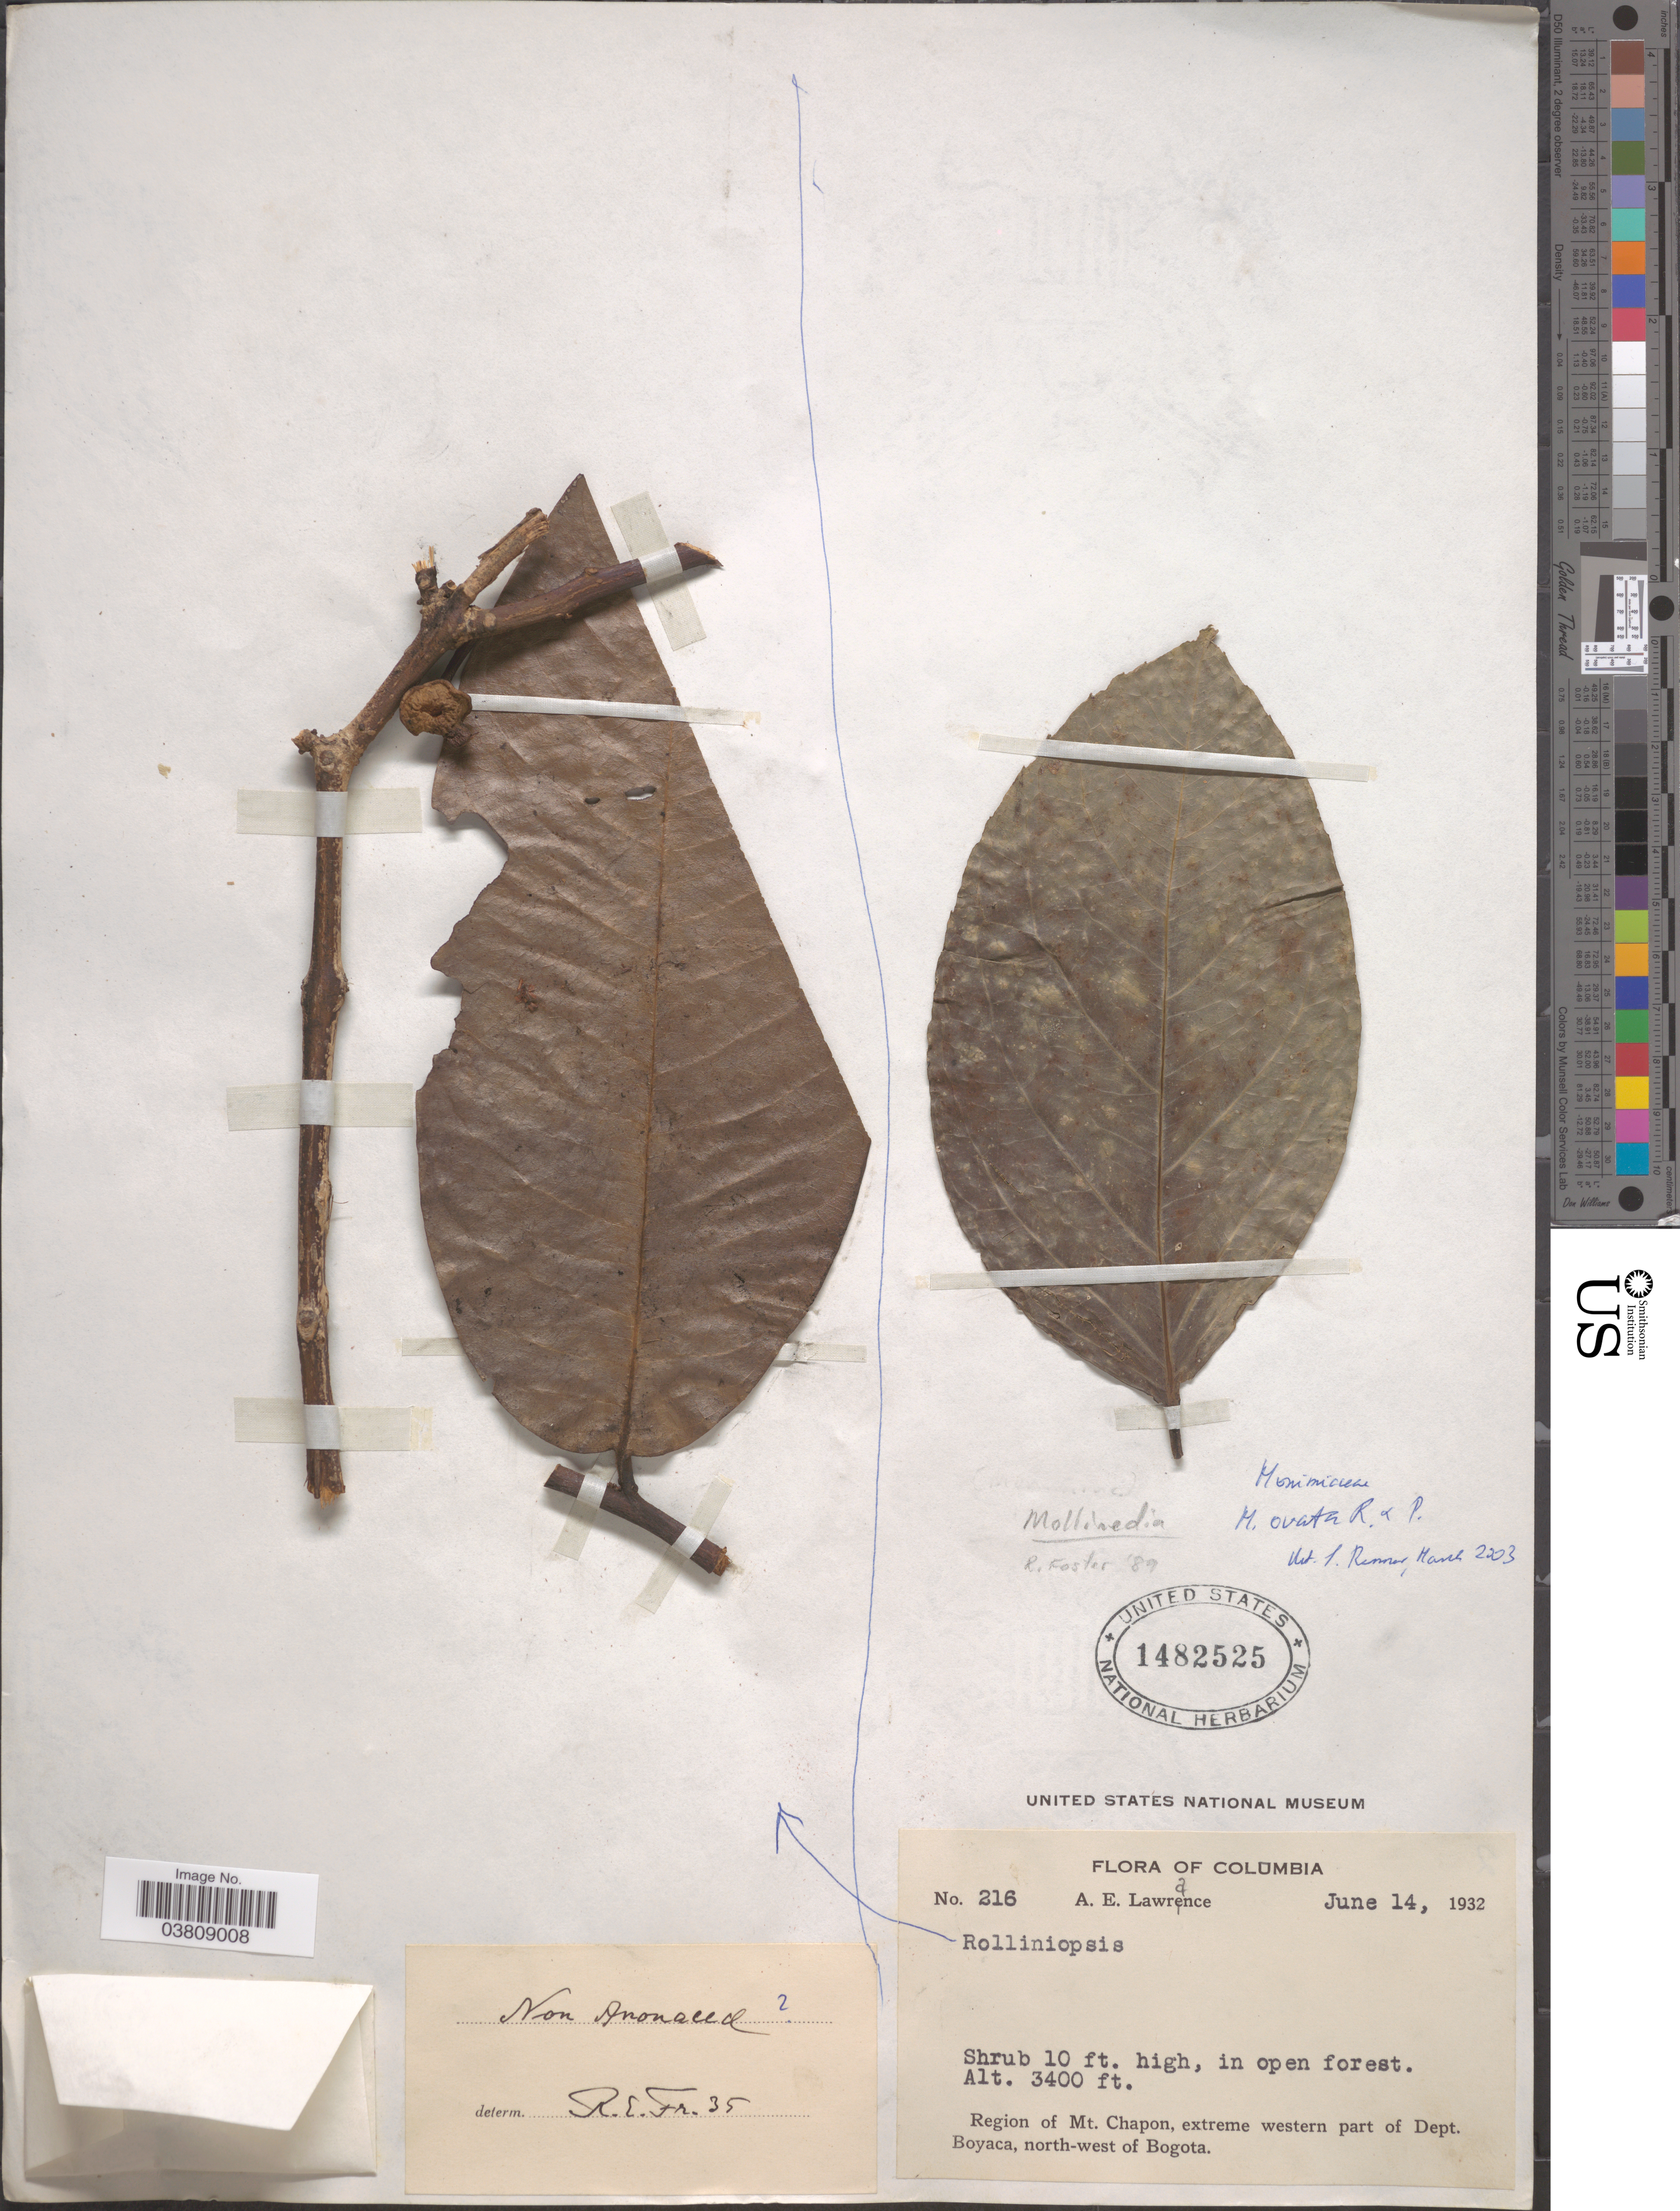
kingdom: Plantae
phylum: Tracheophyta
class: Magnoliopsida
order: Laurales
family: Monimiaceae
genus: Mollinedia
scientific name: Mollinedia ovata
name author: Ruiz & Pav.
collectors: A. Lawrance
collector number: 216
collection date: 1932-06-14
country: Colombia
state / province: Boyacá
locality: Region of Mt. Chapon, extreme western part of Dept. Boyaca, north-west of Bogota.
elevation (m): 1036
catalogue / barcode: US 1482525